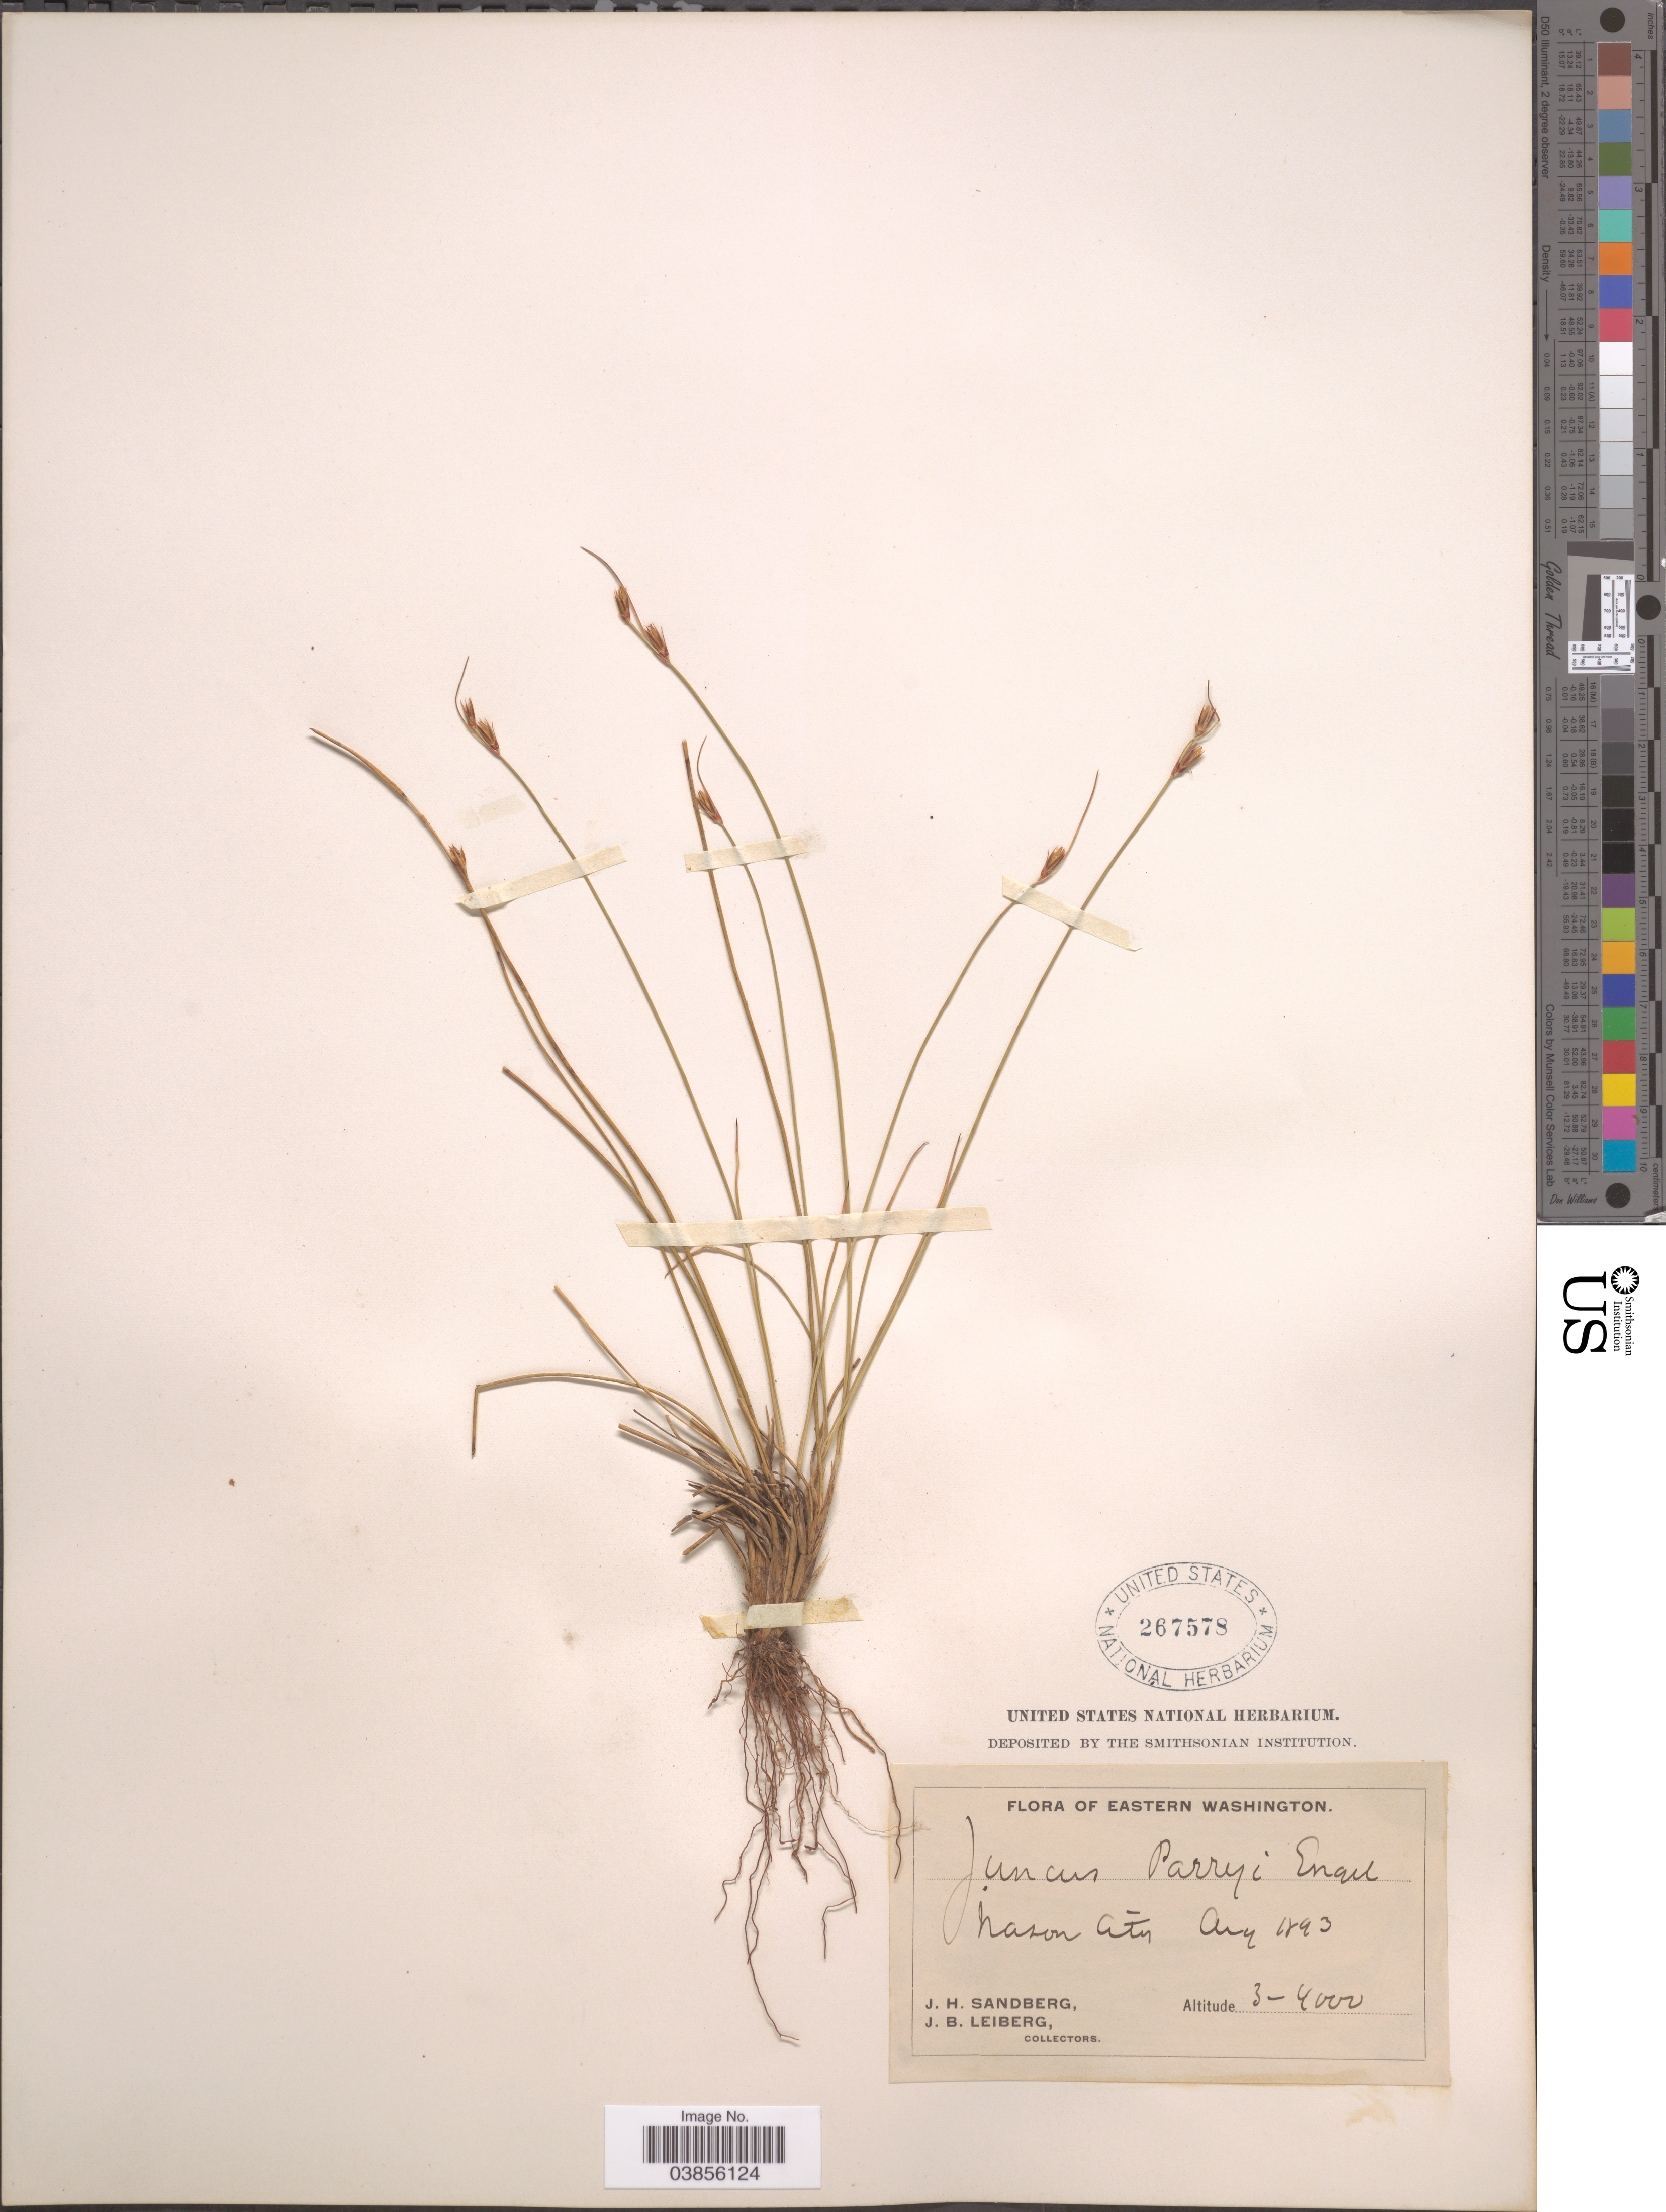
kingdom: Plantae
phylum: Tracheophyta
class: Liliopsida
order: Poales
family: Juncaceae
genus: Juncus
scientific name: Juncus parryi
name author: Engelm.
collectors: J. H. Sandberg & J. B. Leiberg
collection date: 1893-08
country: United States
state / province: Washington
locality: Eastern Washington. Nason City.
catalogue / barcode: US 267578